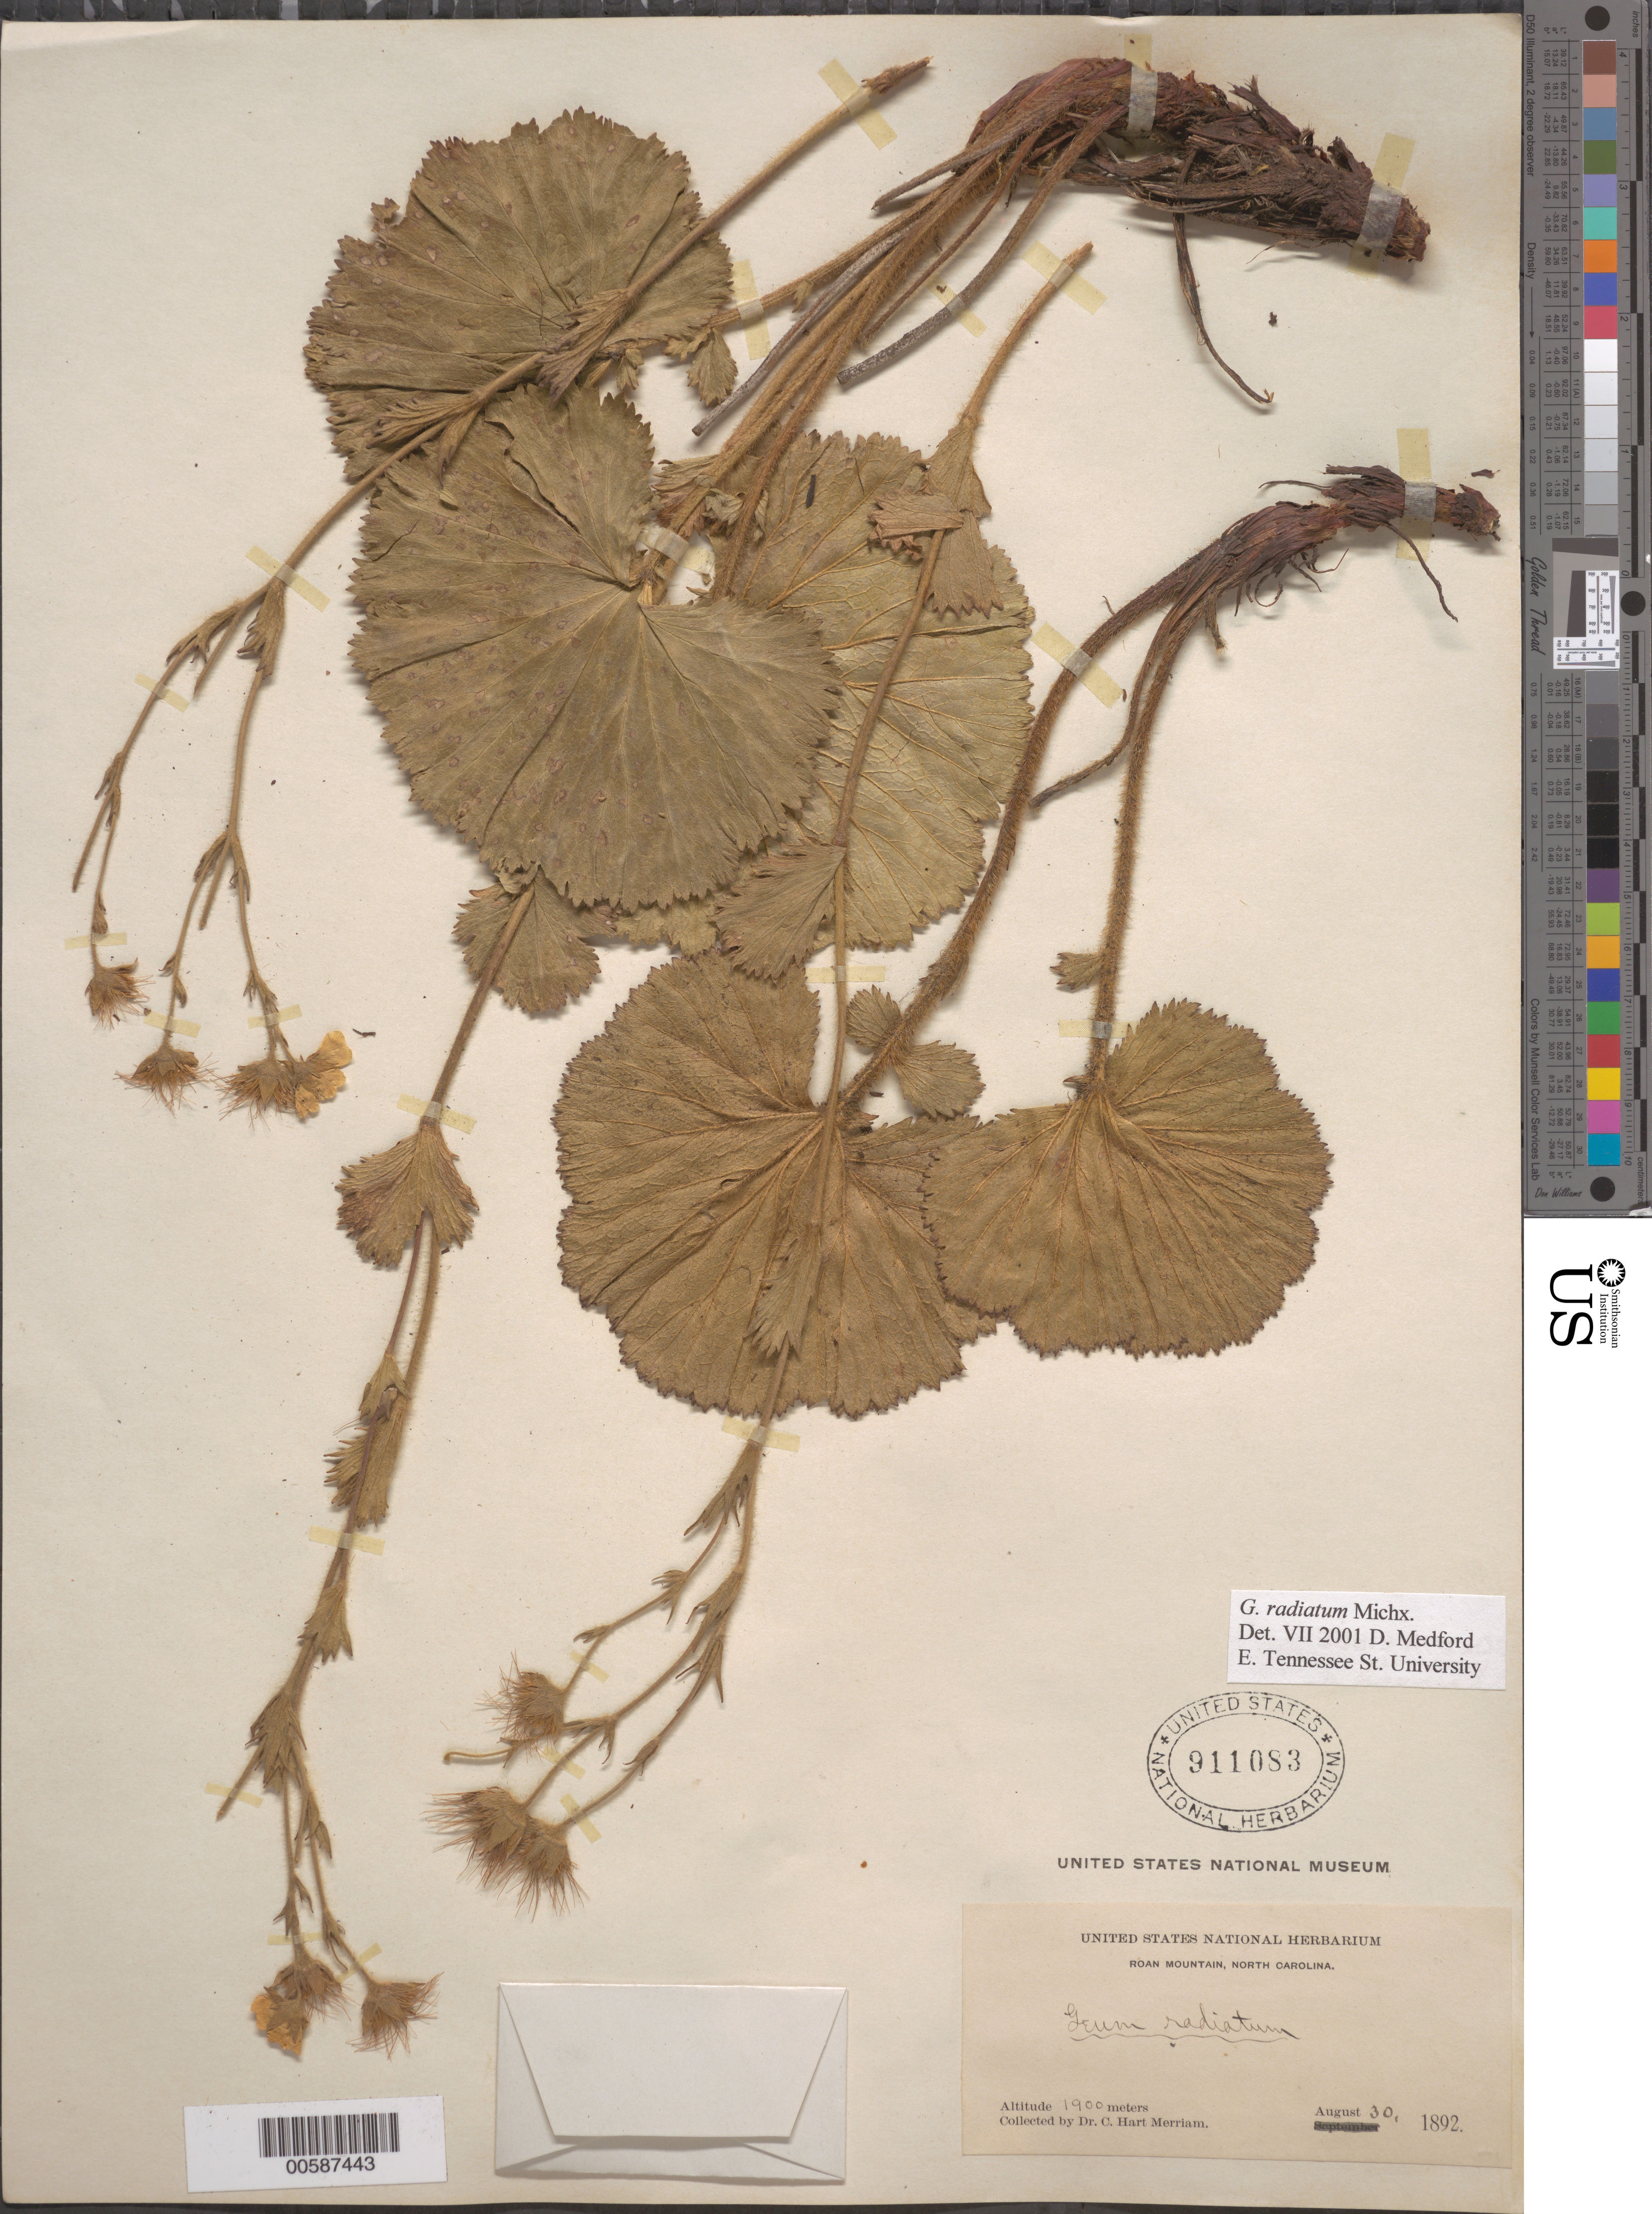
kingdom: Plantae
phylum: Tracheophyta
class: Magnoliopsida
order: Rosales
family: Rosaceae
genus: Geum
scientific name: Geum radiatum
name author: Michx.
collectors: C. Merriam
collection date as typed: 30 Aug 1892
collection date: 1892-08-30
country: United States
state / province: North Carolina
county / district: Mitchell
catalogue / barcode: US 911083